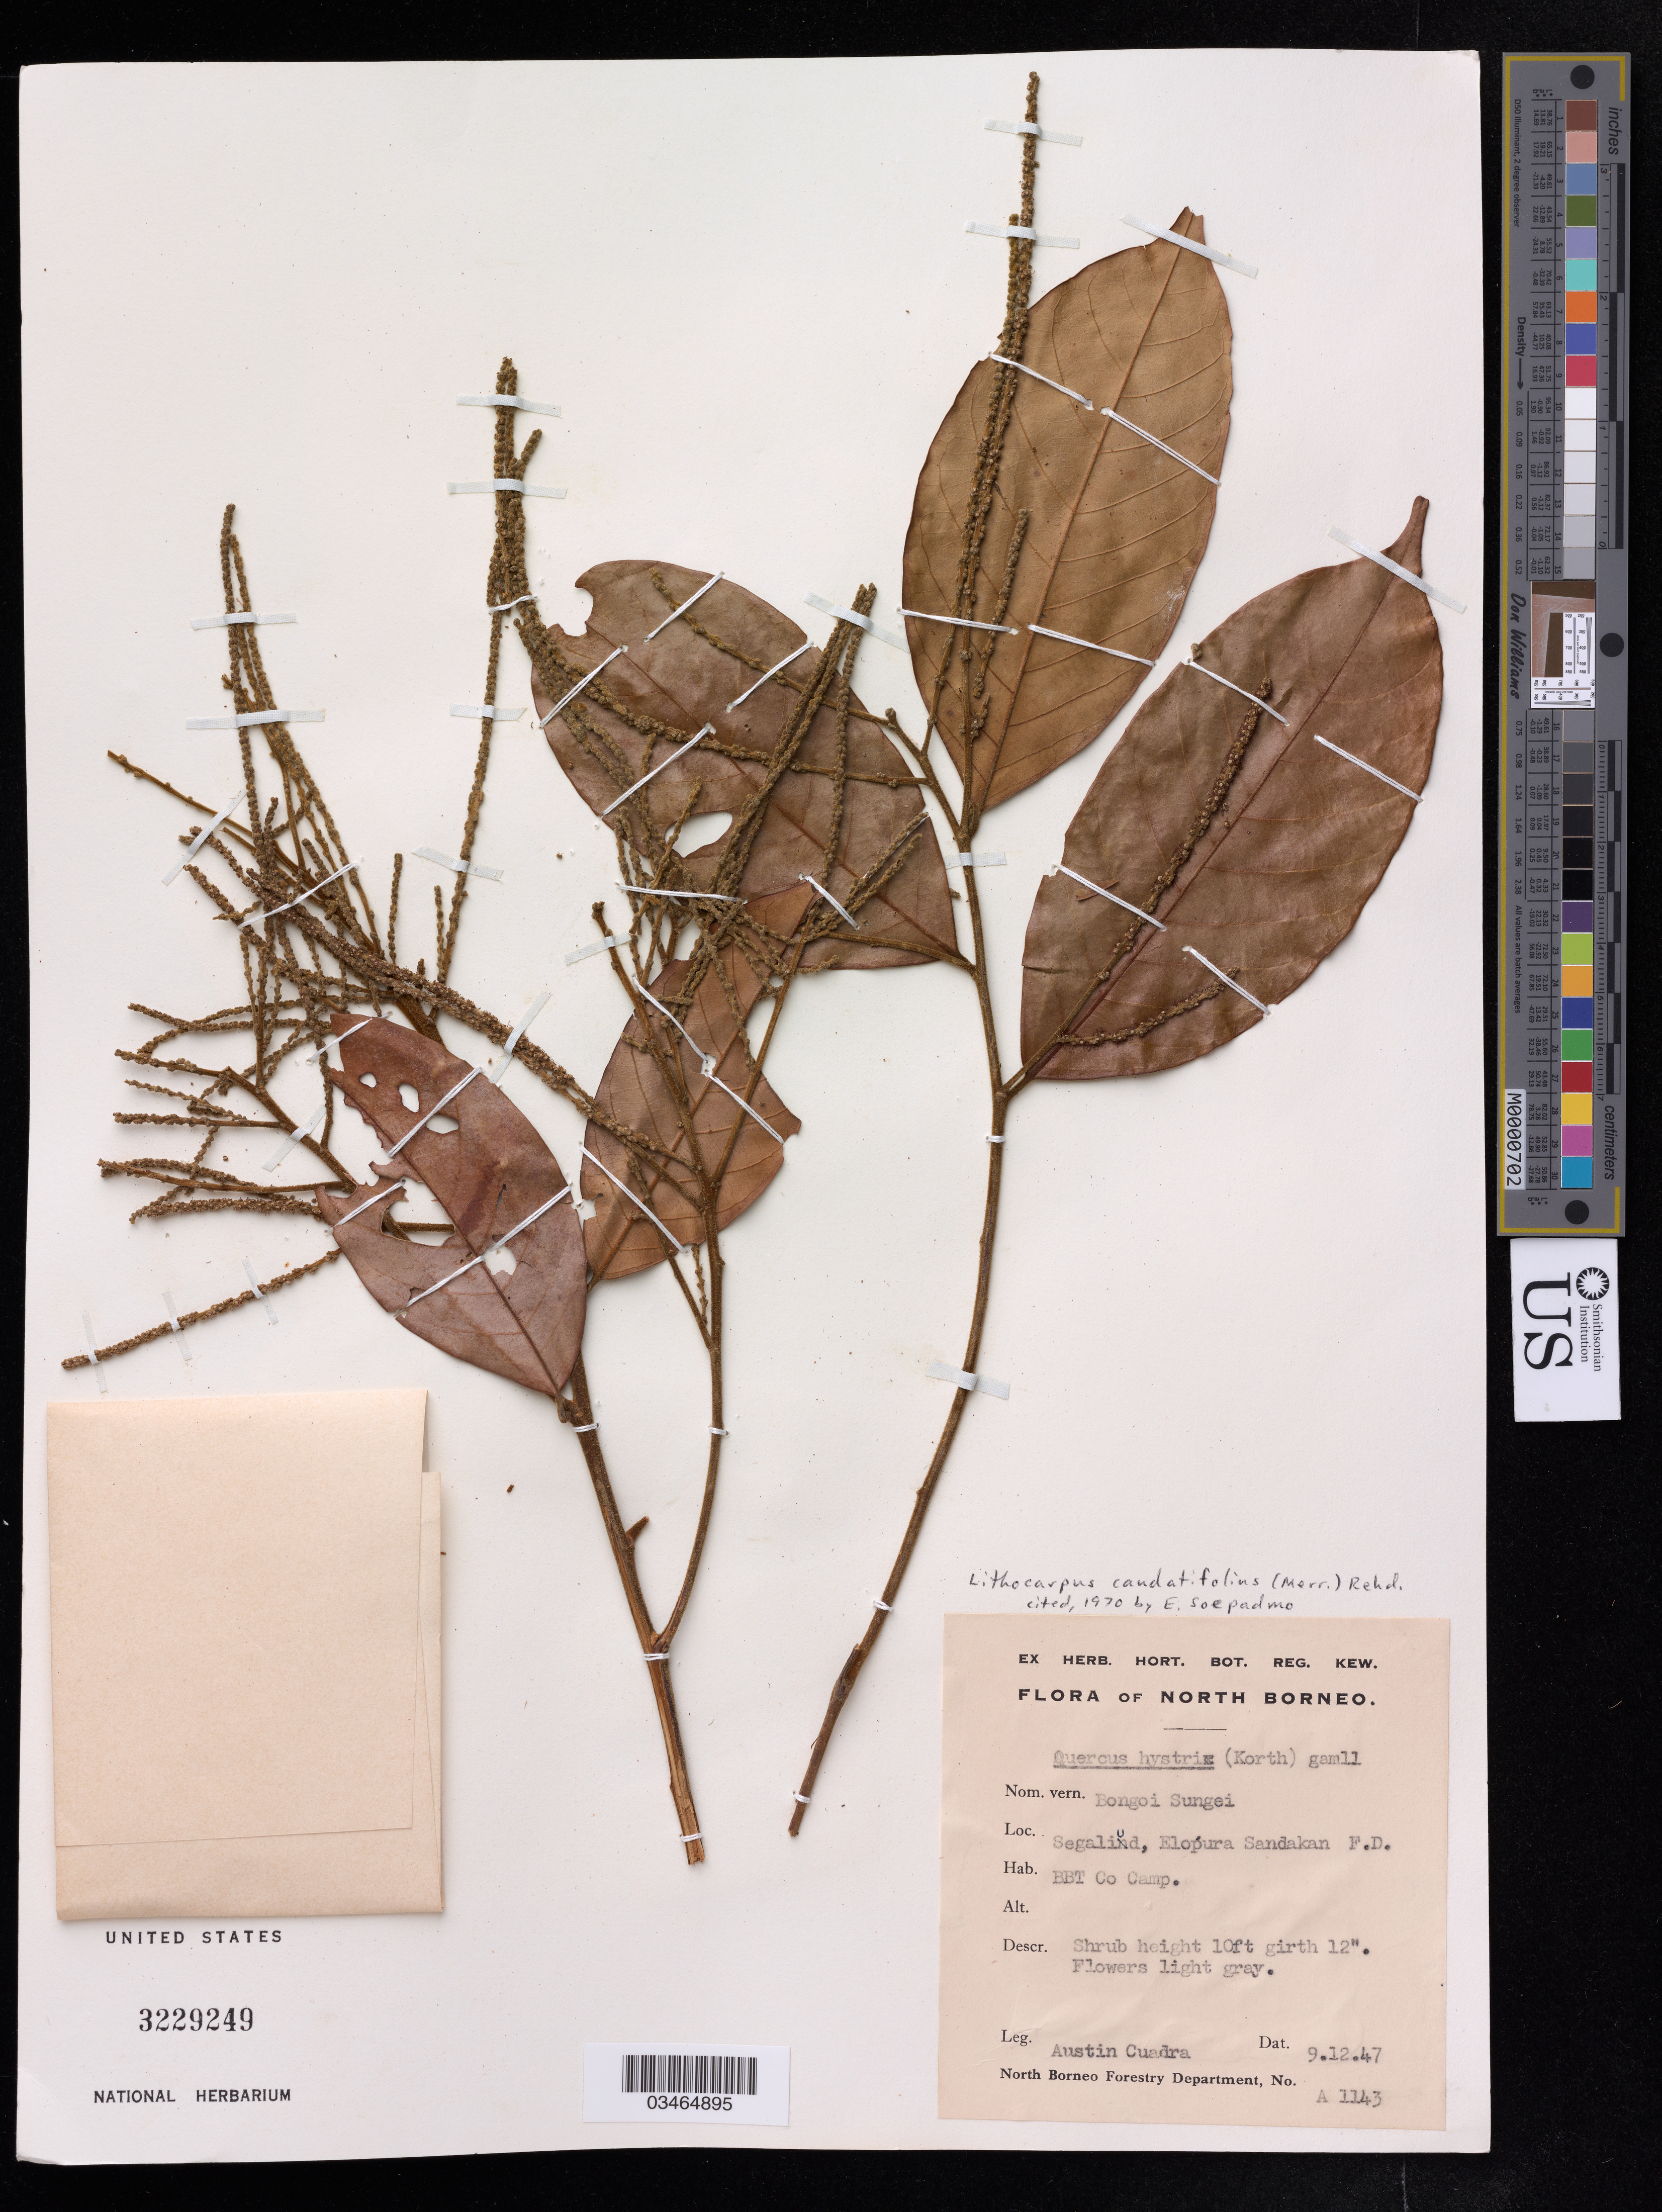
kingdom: Plantae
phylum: Tracheophyta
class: Magnoliopsida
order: Fagales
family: Fagaceae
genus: Lithocarpus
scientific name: Lithocarpus caudatifolius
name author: (Merr.) Rehder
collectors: A. Cuadra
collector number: A 1143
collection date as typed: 9 Dec47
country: Malaysia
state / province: Sabah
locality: North Borneo, Segaliud, Elopura Sandakan F. D.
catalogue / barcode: US 3229249